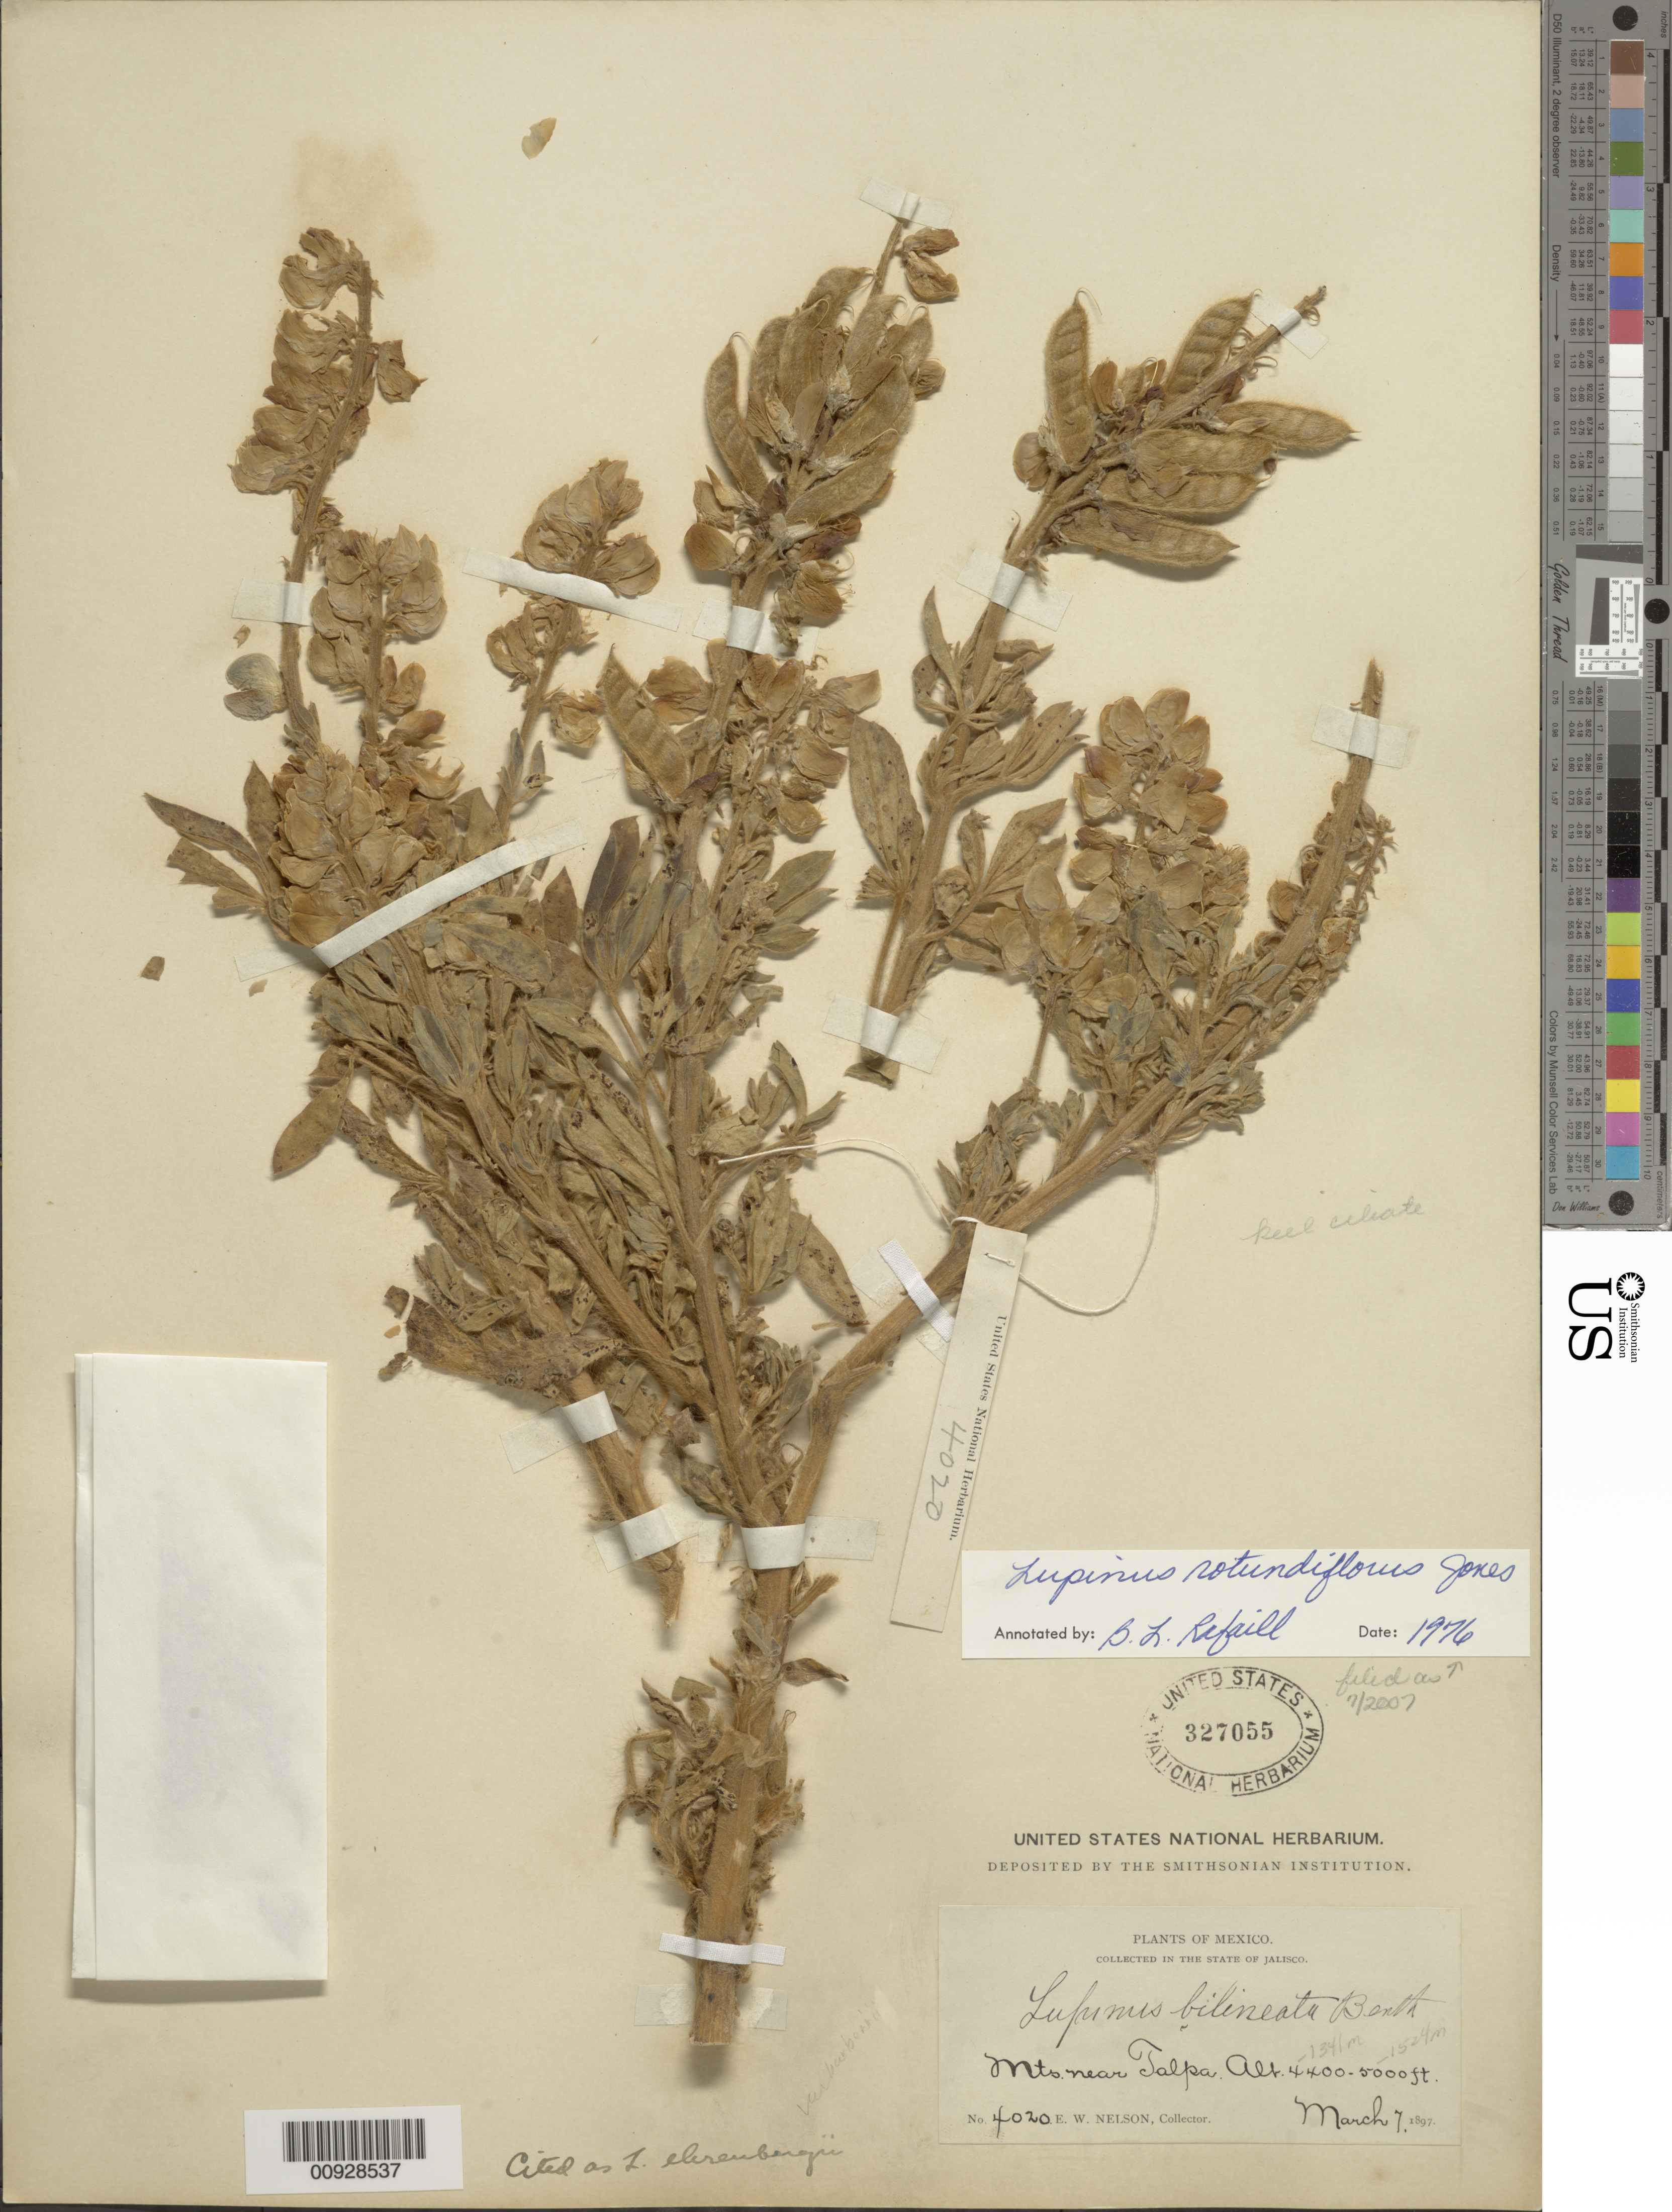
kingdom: Plantae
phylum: Tracheophyta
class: Magnoliopsida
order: Fabales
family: Fabaceae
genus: Lupinus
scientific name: Lupinus rotundiflorus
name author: M.E. Jones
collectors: E. W. Nelson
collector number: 4020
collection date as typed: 07 Mar 1897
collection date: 1897-03-07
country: Mexico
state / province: Jalisco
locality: Near Talpa.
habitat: Mountains.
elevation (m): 1341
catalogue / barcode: US 327055